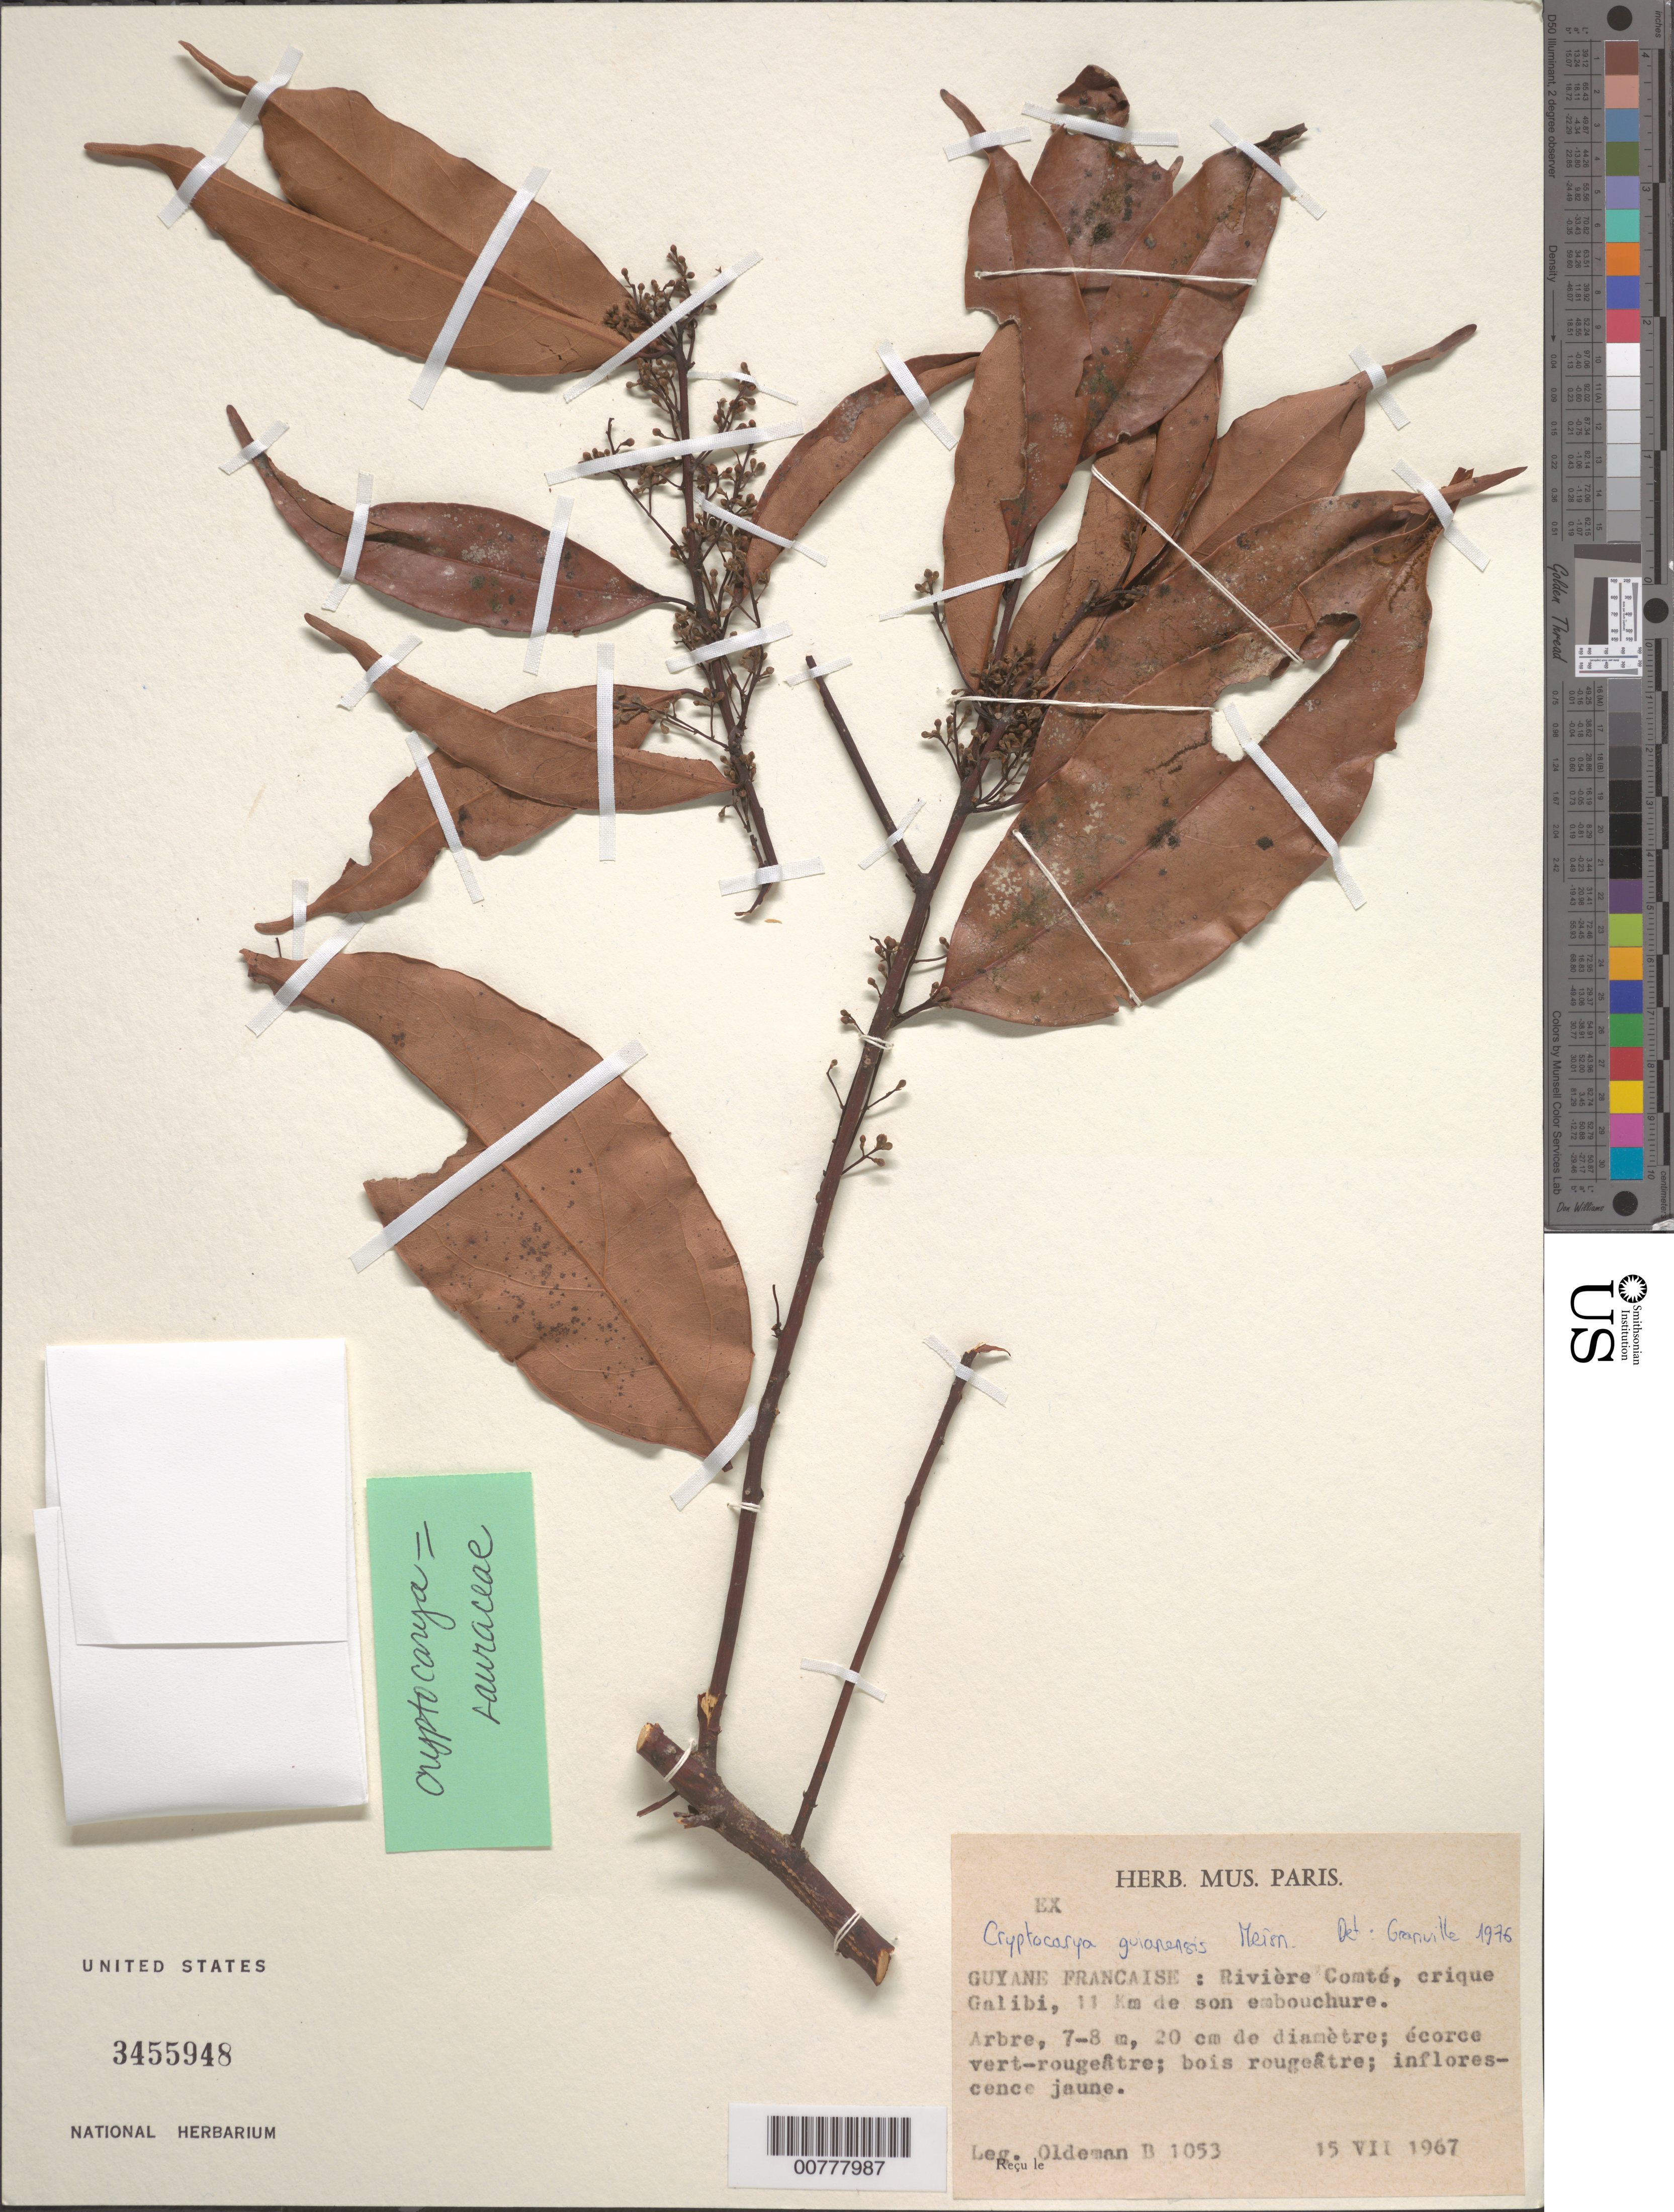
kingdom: Plantae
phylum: Tracheophyta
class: Magnoliopsida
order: Laurales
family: Lauraceae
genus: Cryptocarya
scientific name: Cryptocarya guianensis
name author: Meisn.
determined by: Granville, J. J. de, (CAY), Institut de Recherche pour le Developpement (IRD) (FRENCH GUIANA)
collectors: R. Oldeman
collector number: B 1053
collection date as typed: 15-Jul-67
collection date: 1967-07-15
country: French Guiana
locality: Rivière Comté, crique Galibi, 11 km de son embouchure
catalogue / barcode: US 3455948